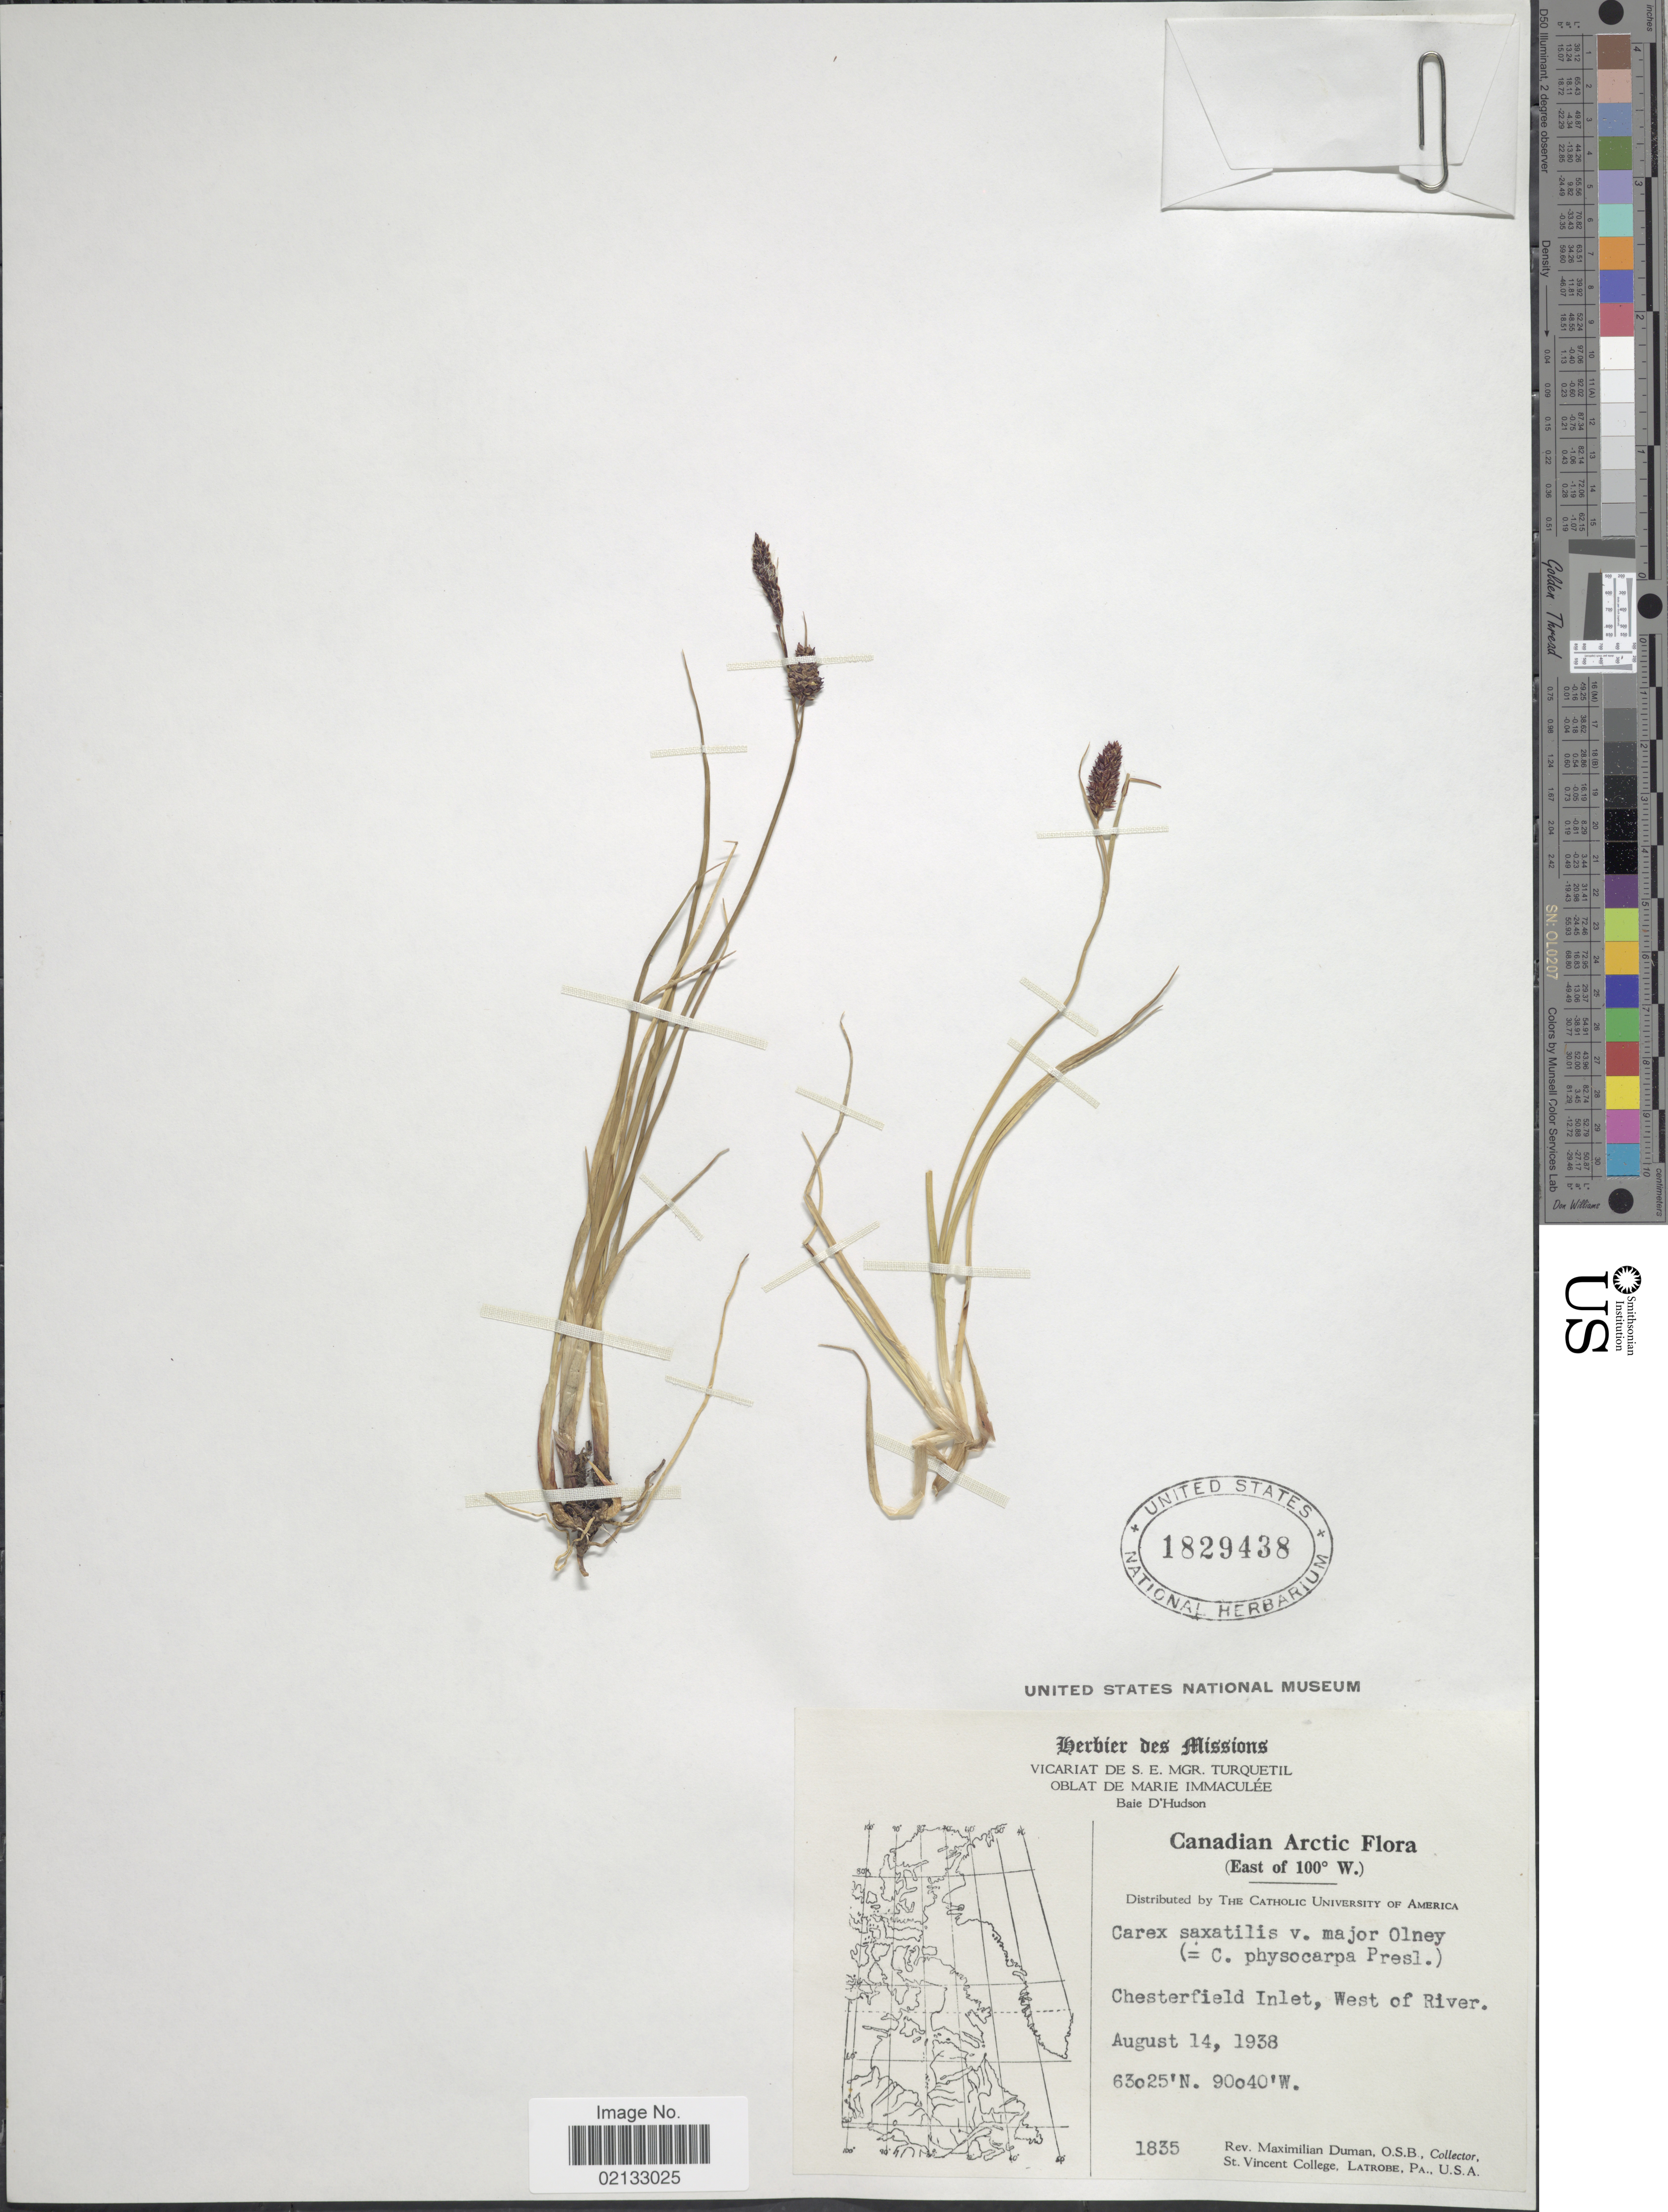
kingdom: Plantae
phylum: Tracheophyta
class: Liliopsida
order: Poales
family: Cyperaceae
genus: Carex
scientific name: Carex saxatilis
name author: L.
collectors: M. Duman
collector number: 1835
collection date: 1938-08-14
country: Canada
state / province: Nunavut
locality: Canadian Arctic (East of 100º W.). Chesterfield Inlet, West of River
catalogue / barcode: US 1829438